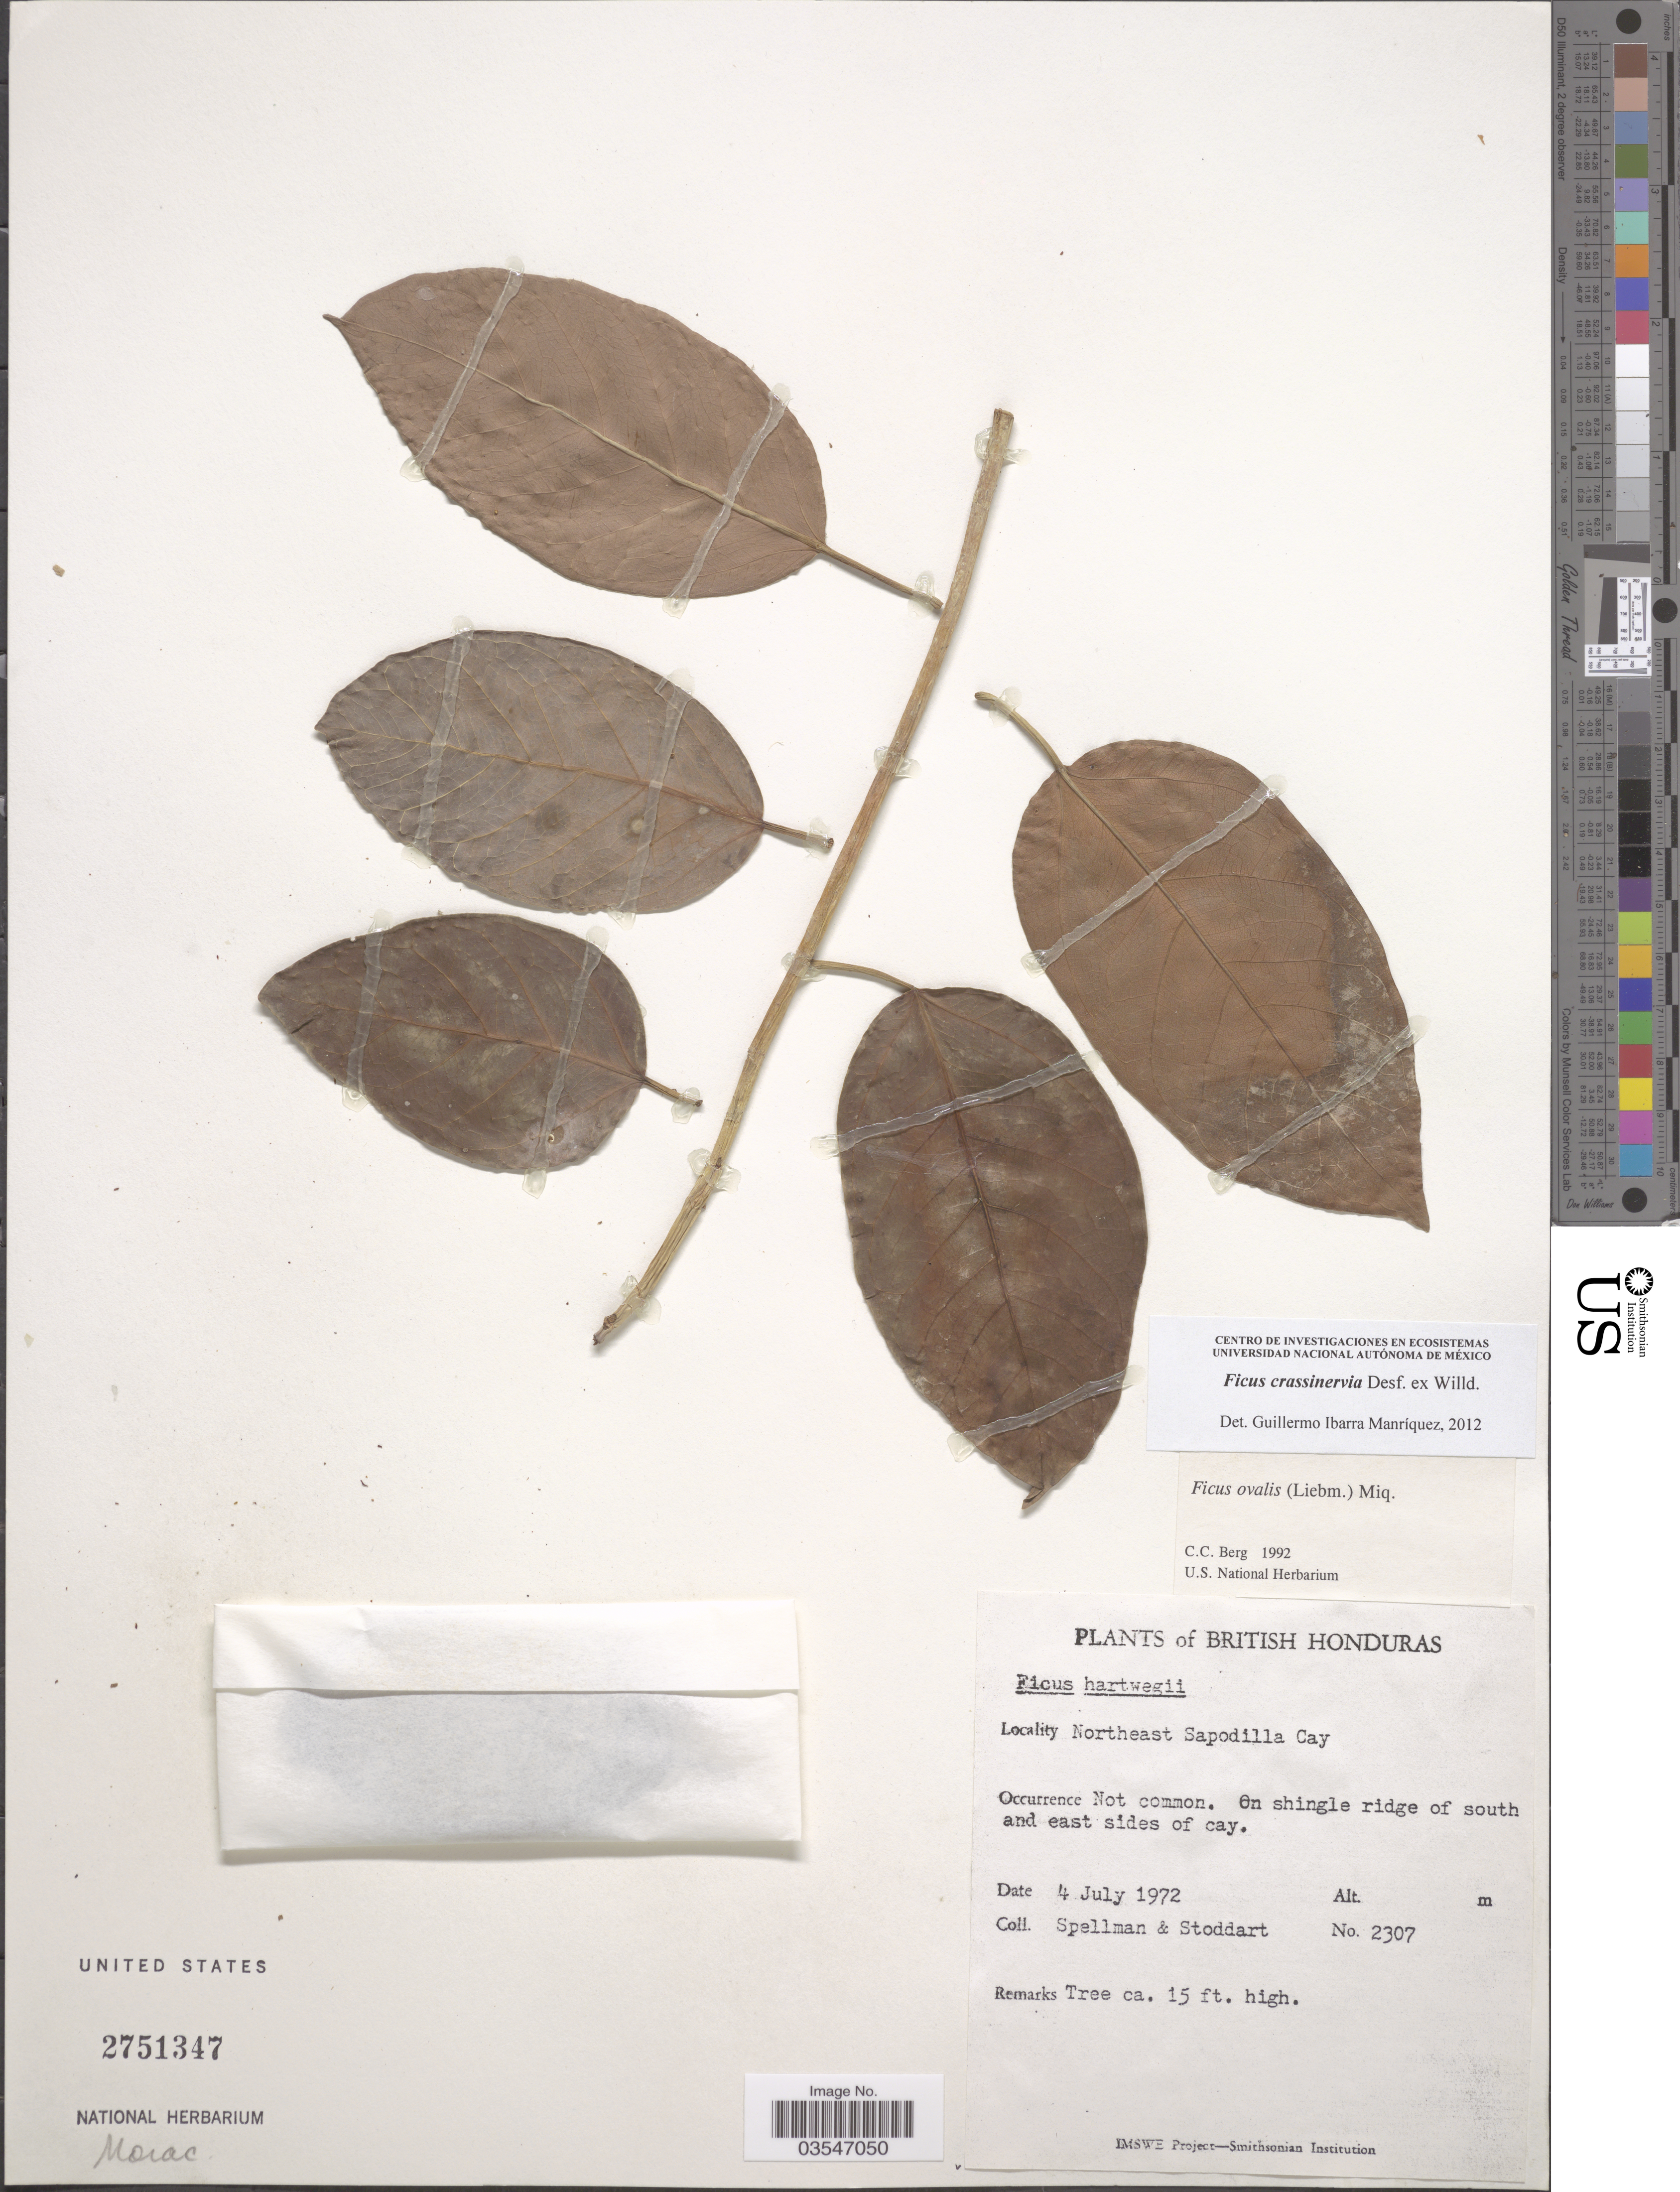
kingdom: Plantae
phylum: Tracheophyta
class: Magnoliopsida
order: Rosales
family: Moraceae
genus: Ficus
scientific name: Ficus crassinervia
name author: Desf. ex Willd.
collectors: Spellman, -- & -. Stoddart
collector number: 2307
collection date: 1972-07-04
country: Belize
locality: British Honduras. Northeast Sapodilla Cay.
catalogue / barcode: US 2751347